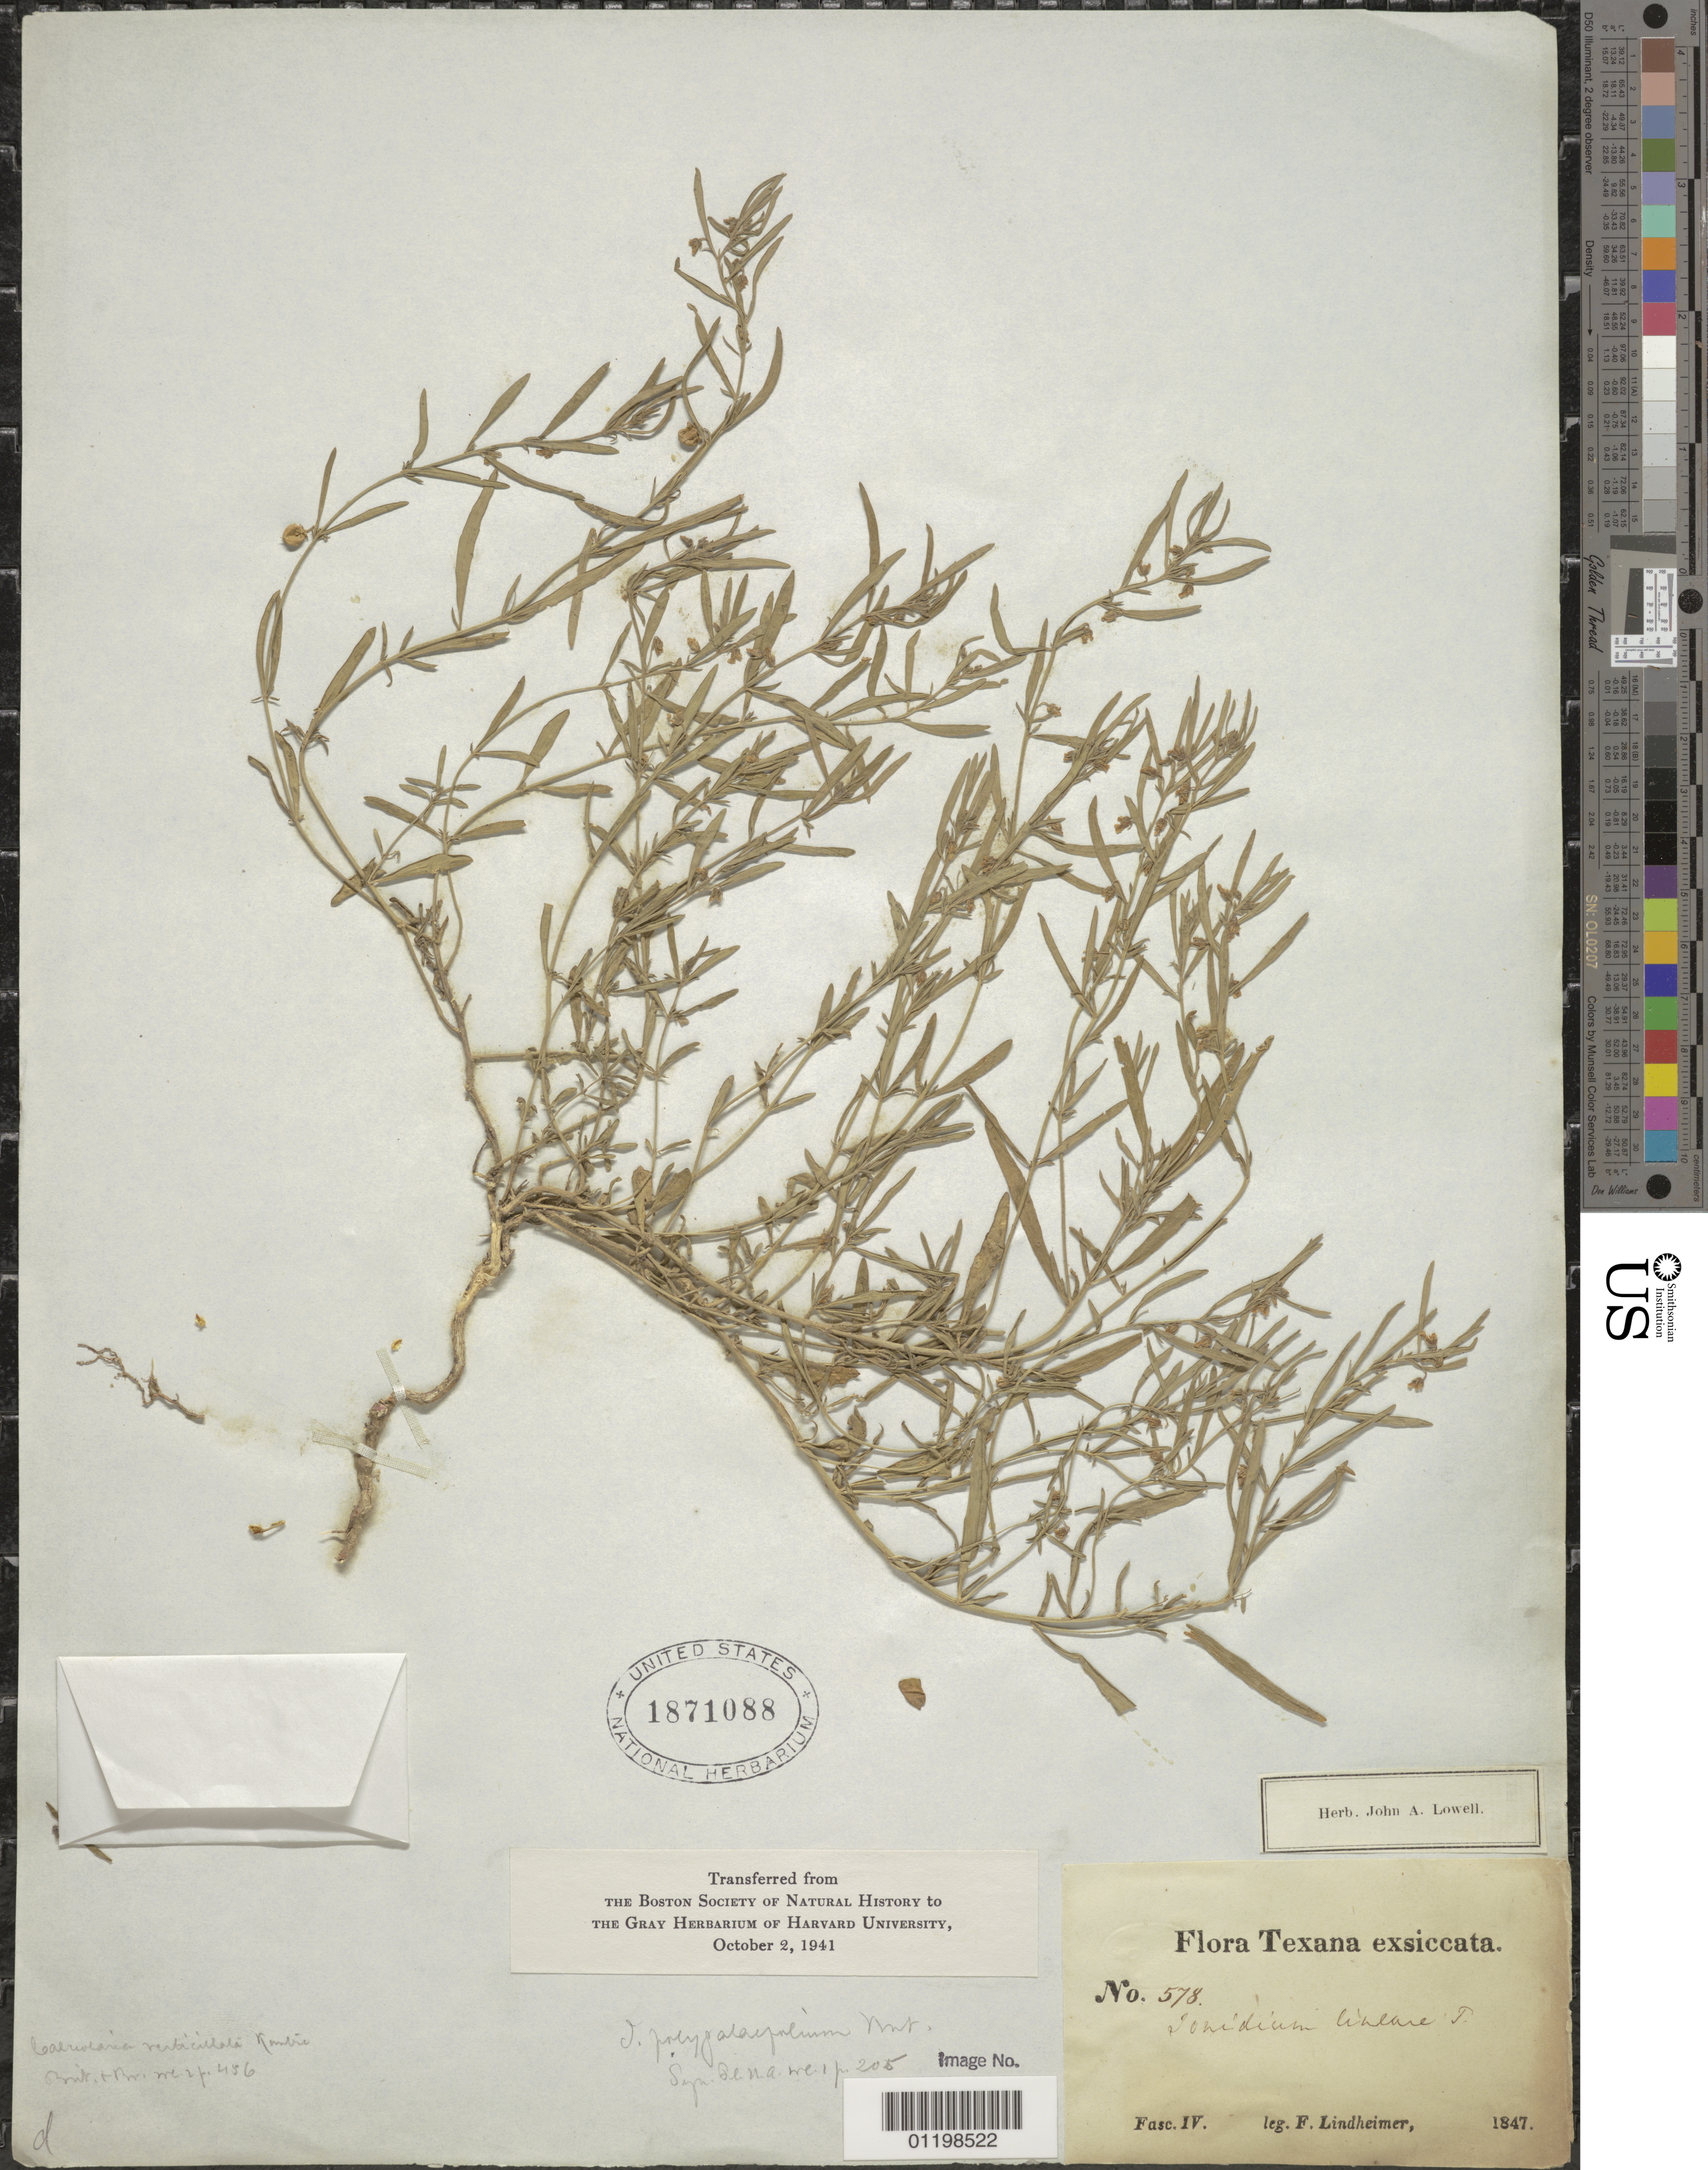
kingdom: Plantae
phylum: Tracheophyta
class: Magnoliopsida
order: Malpighiales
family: Violaceae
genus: Pombalia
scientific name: Pombalia verticillata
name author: (Ortega) Paula-Souza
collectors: F. J. Lindheimer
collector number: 578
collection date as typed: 1847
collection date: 1847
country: United States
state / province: Texas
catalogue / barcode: US 1871088